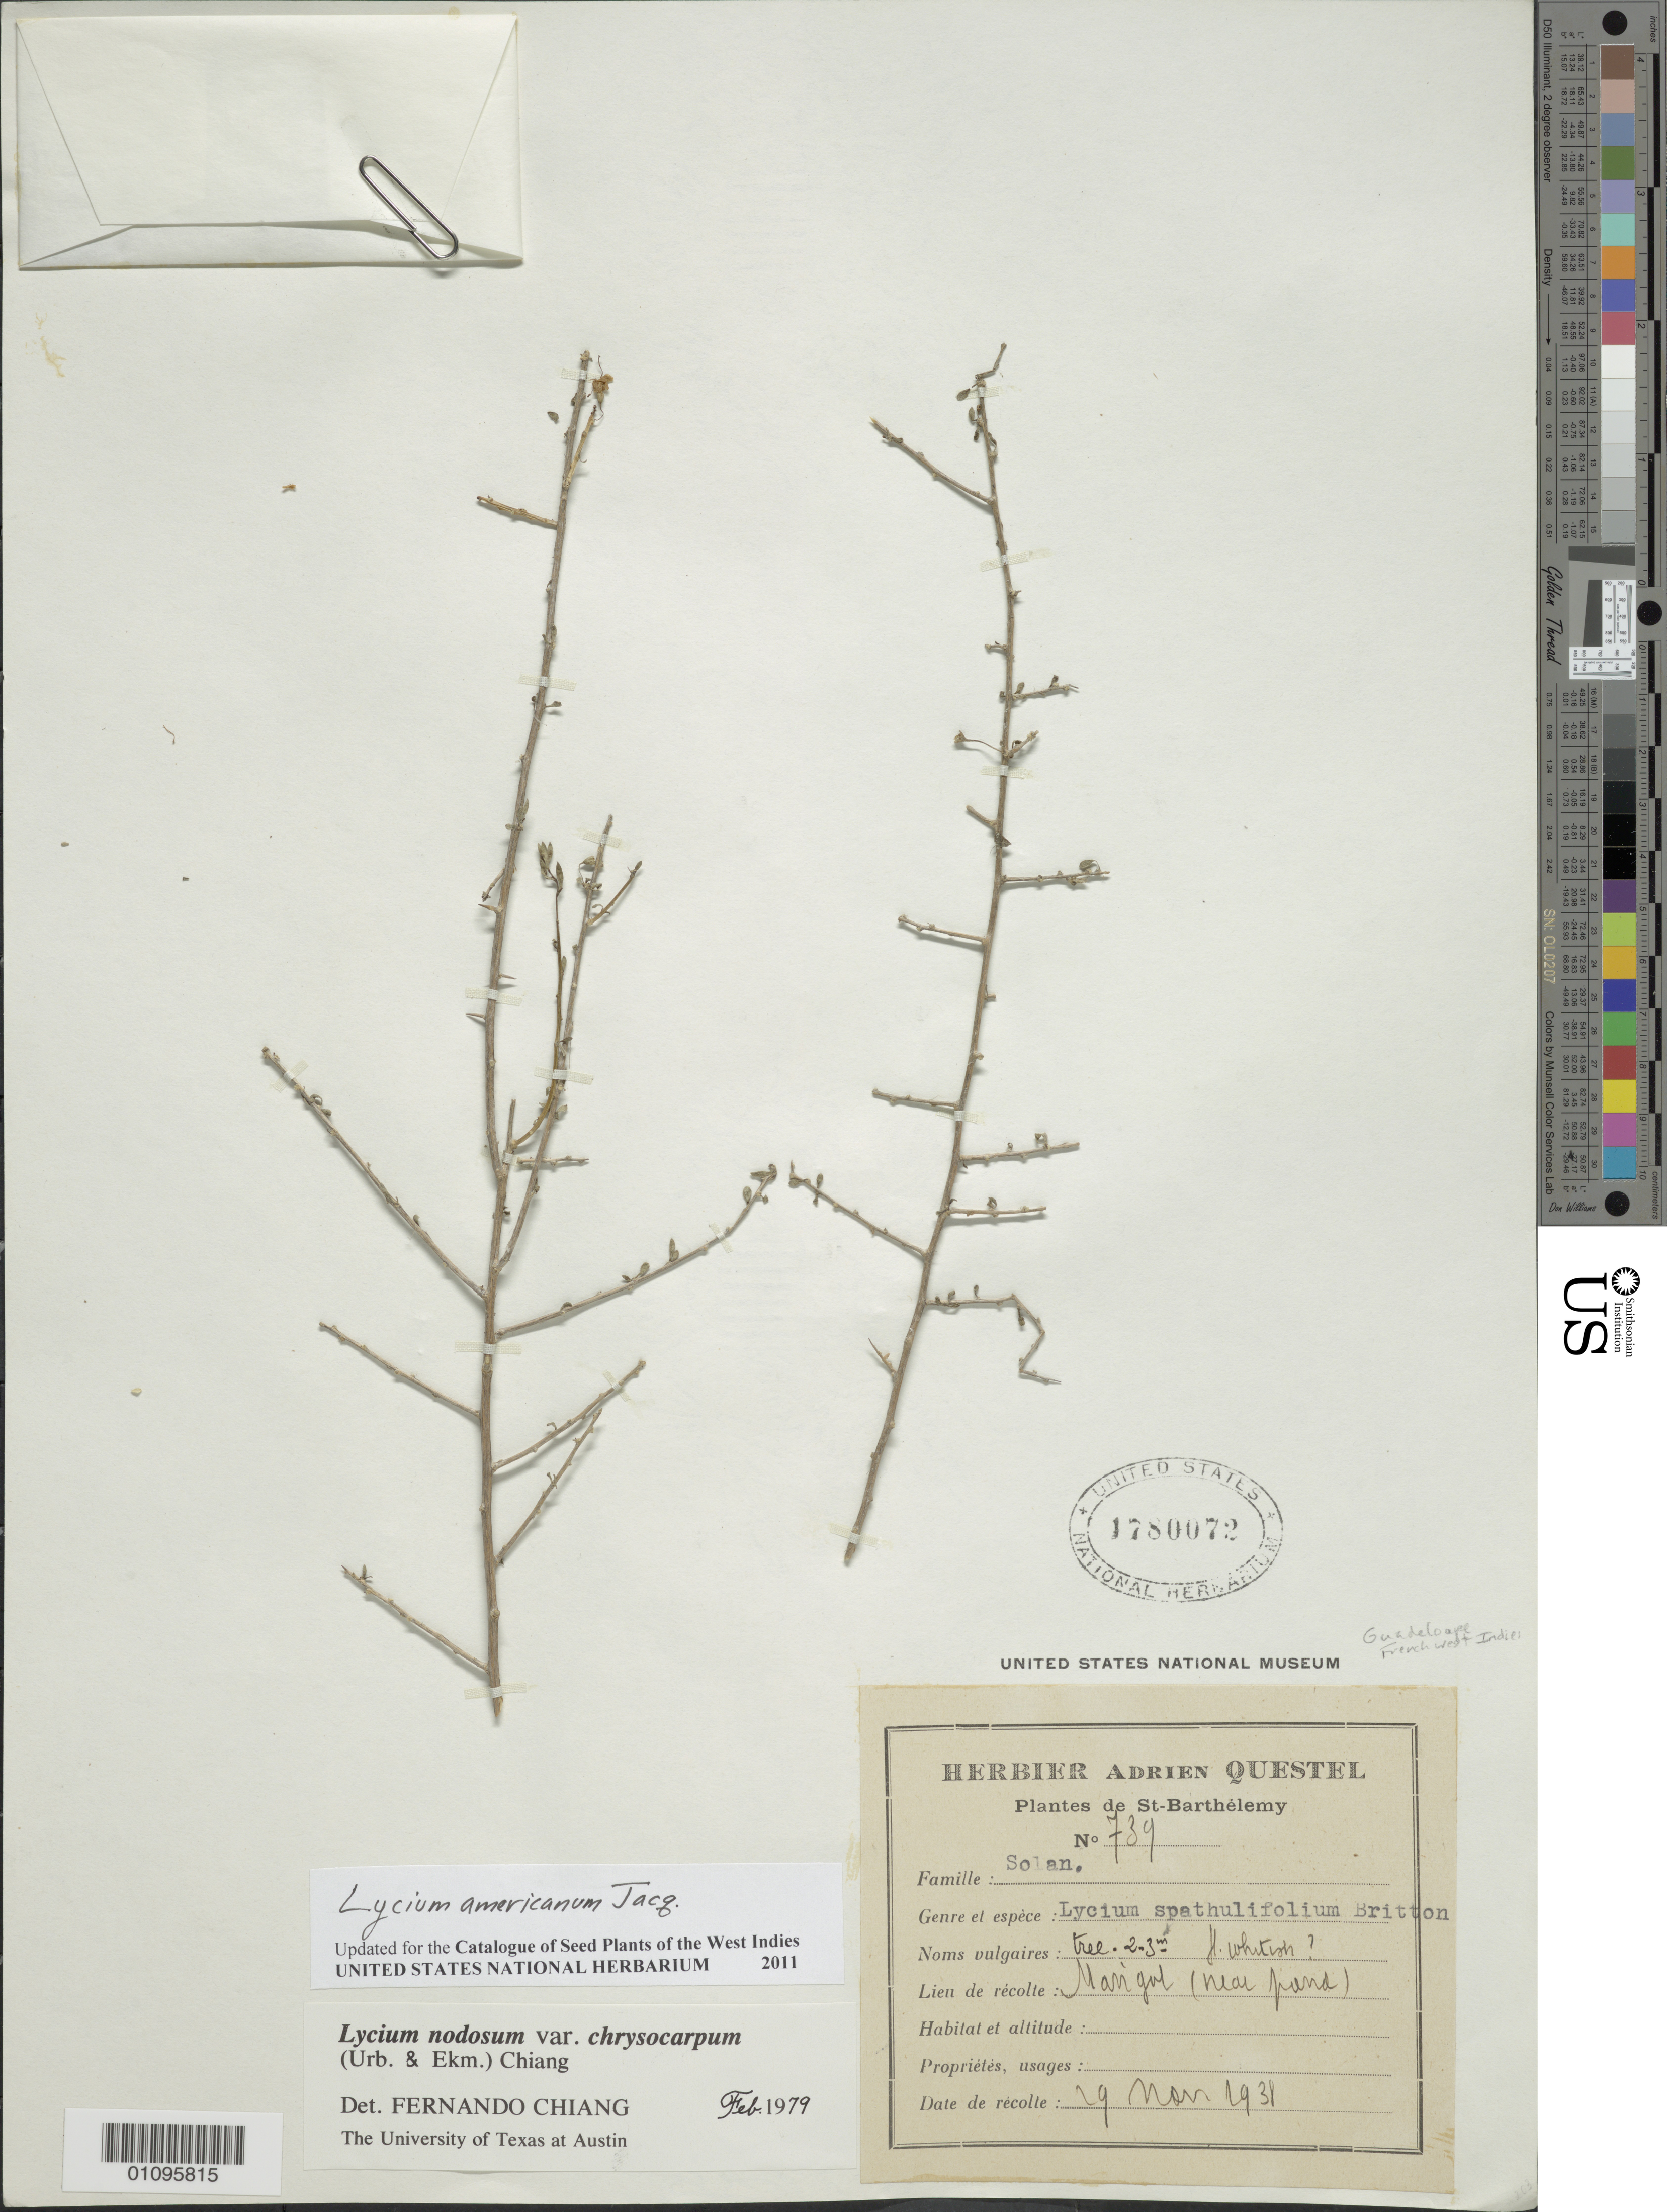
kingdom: Plantae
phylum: Tracheophyta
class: Magnoliopsida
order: Solanales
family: Solanaceae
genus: Lycium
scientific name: Lycium americanum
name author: Jacq.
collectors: A. Questel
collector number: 739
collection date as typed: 29 Mar 1931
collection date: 1931-03-29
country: Saint Barthélemy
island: St. Barthélemy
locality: Marigot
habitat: Near pond [?]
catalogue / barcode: US 1780072